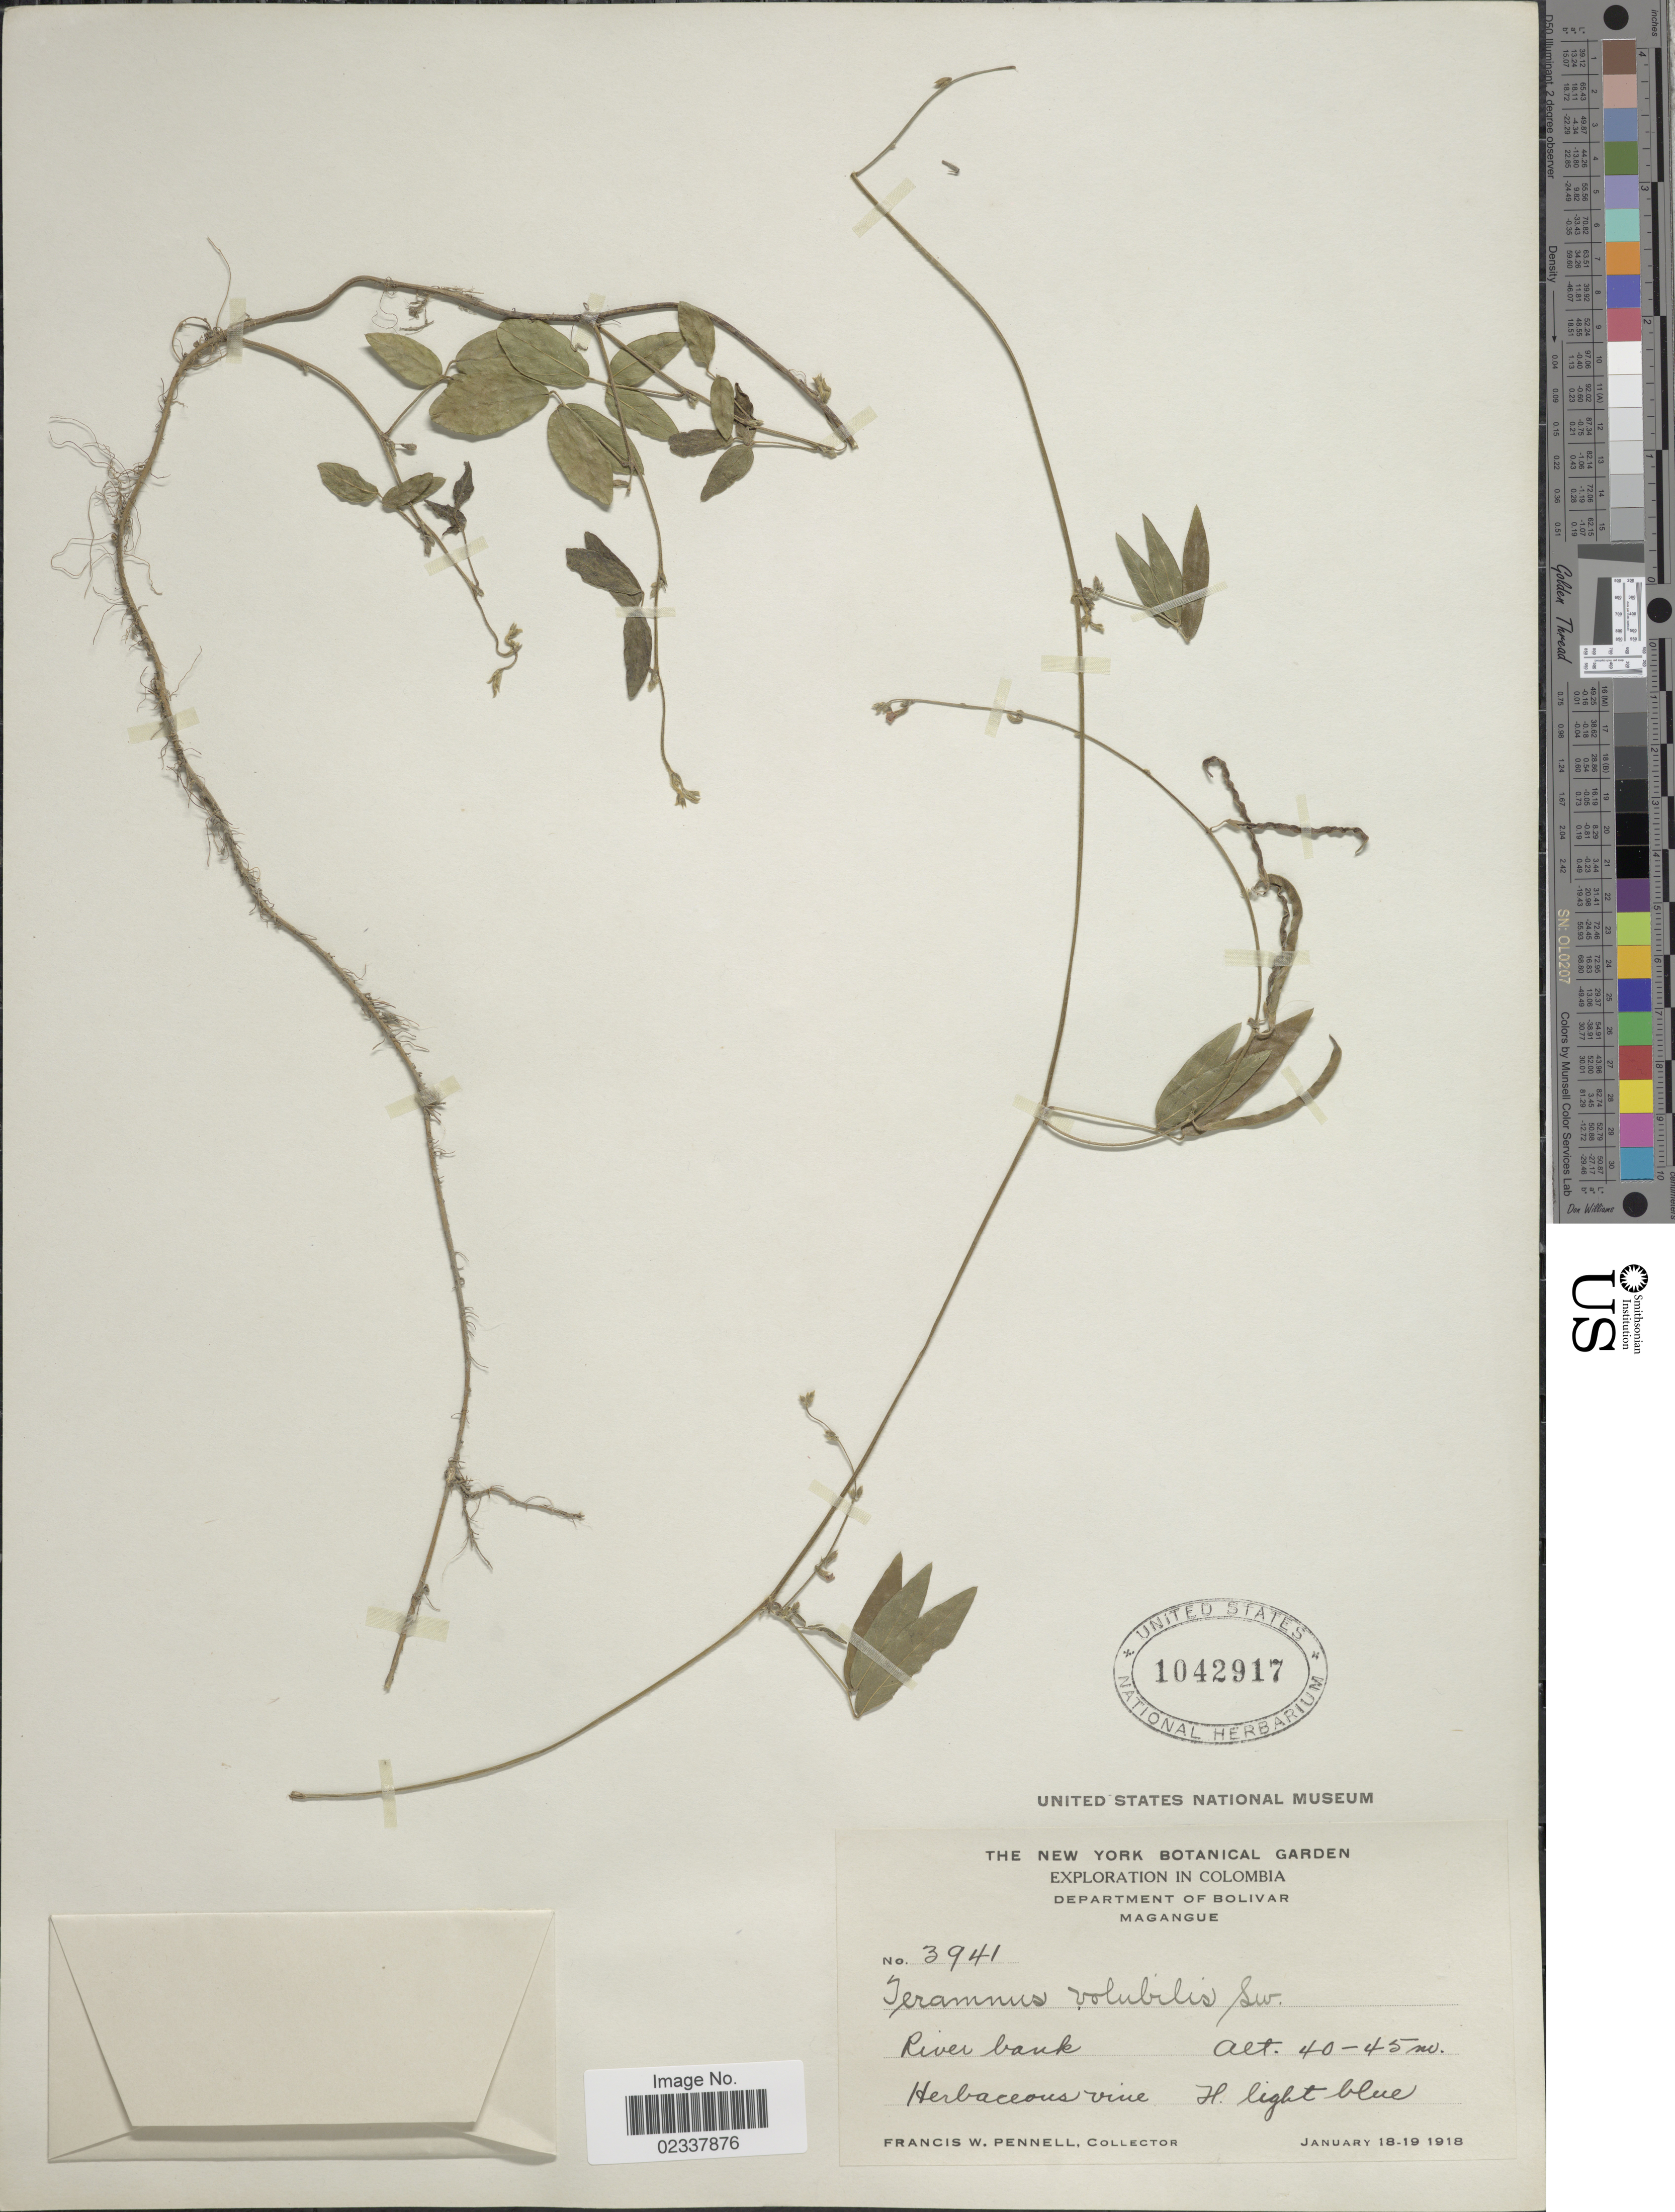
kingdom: Plantae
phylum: Tracheophyta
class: Magnoliopsida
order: Fabales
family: Fabaceae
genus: Teramnus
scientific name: Teramnus volubilis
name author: Sw.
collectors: F. W. Pennell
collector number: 3941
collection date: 1918-01-18/1918-01-19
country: Colombia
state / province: Bolívar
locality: Magangue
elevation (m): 40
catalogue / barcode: US 1042917